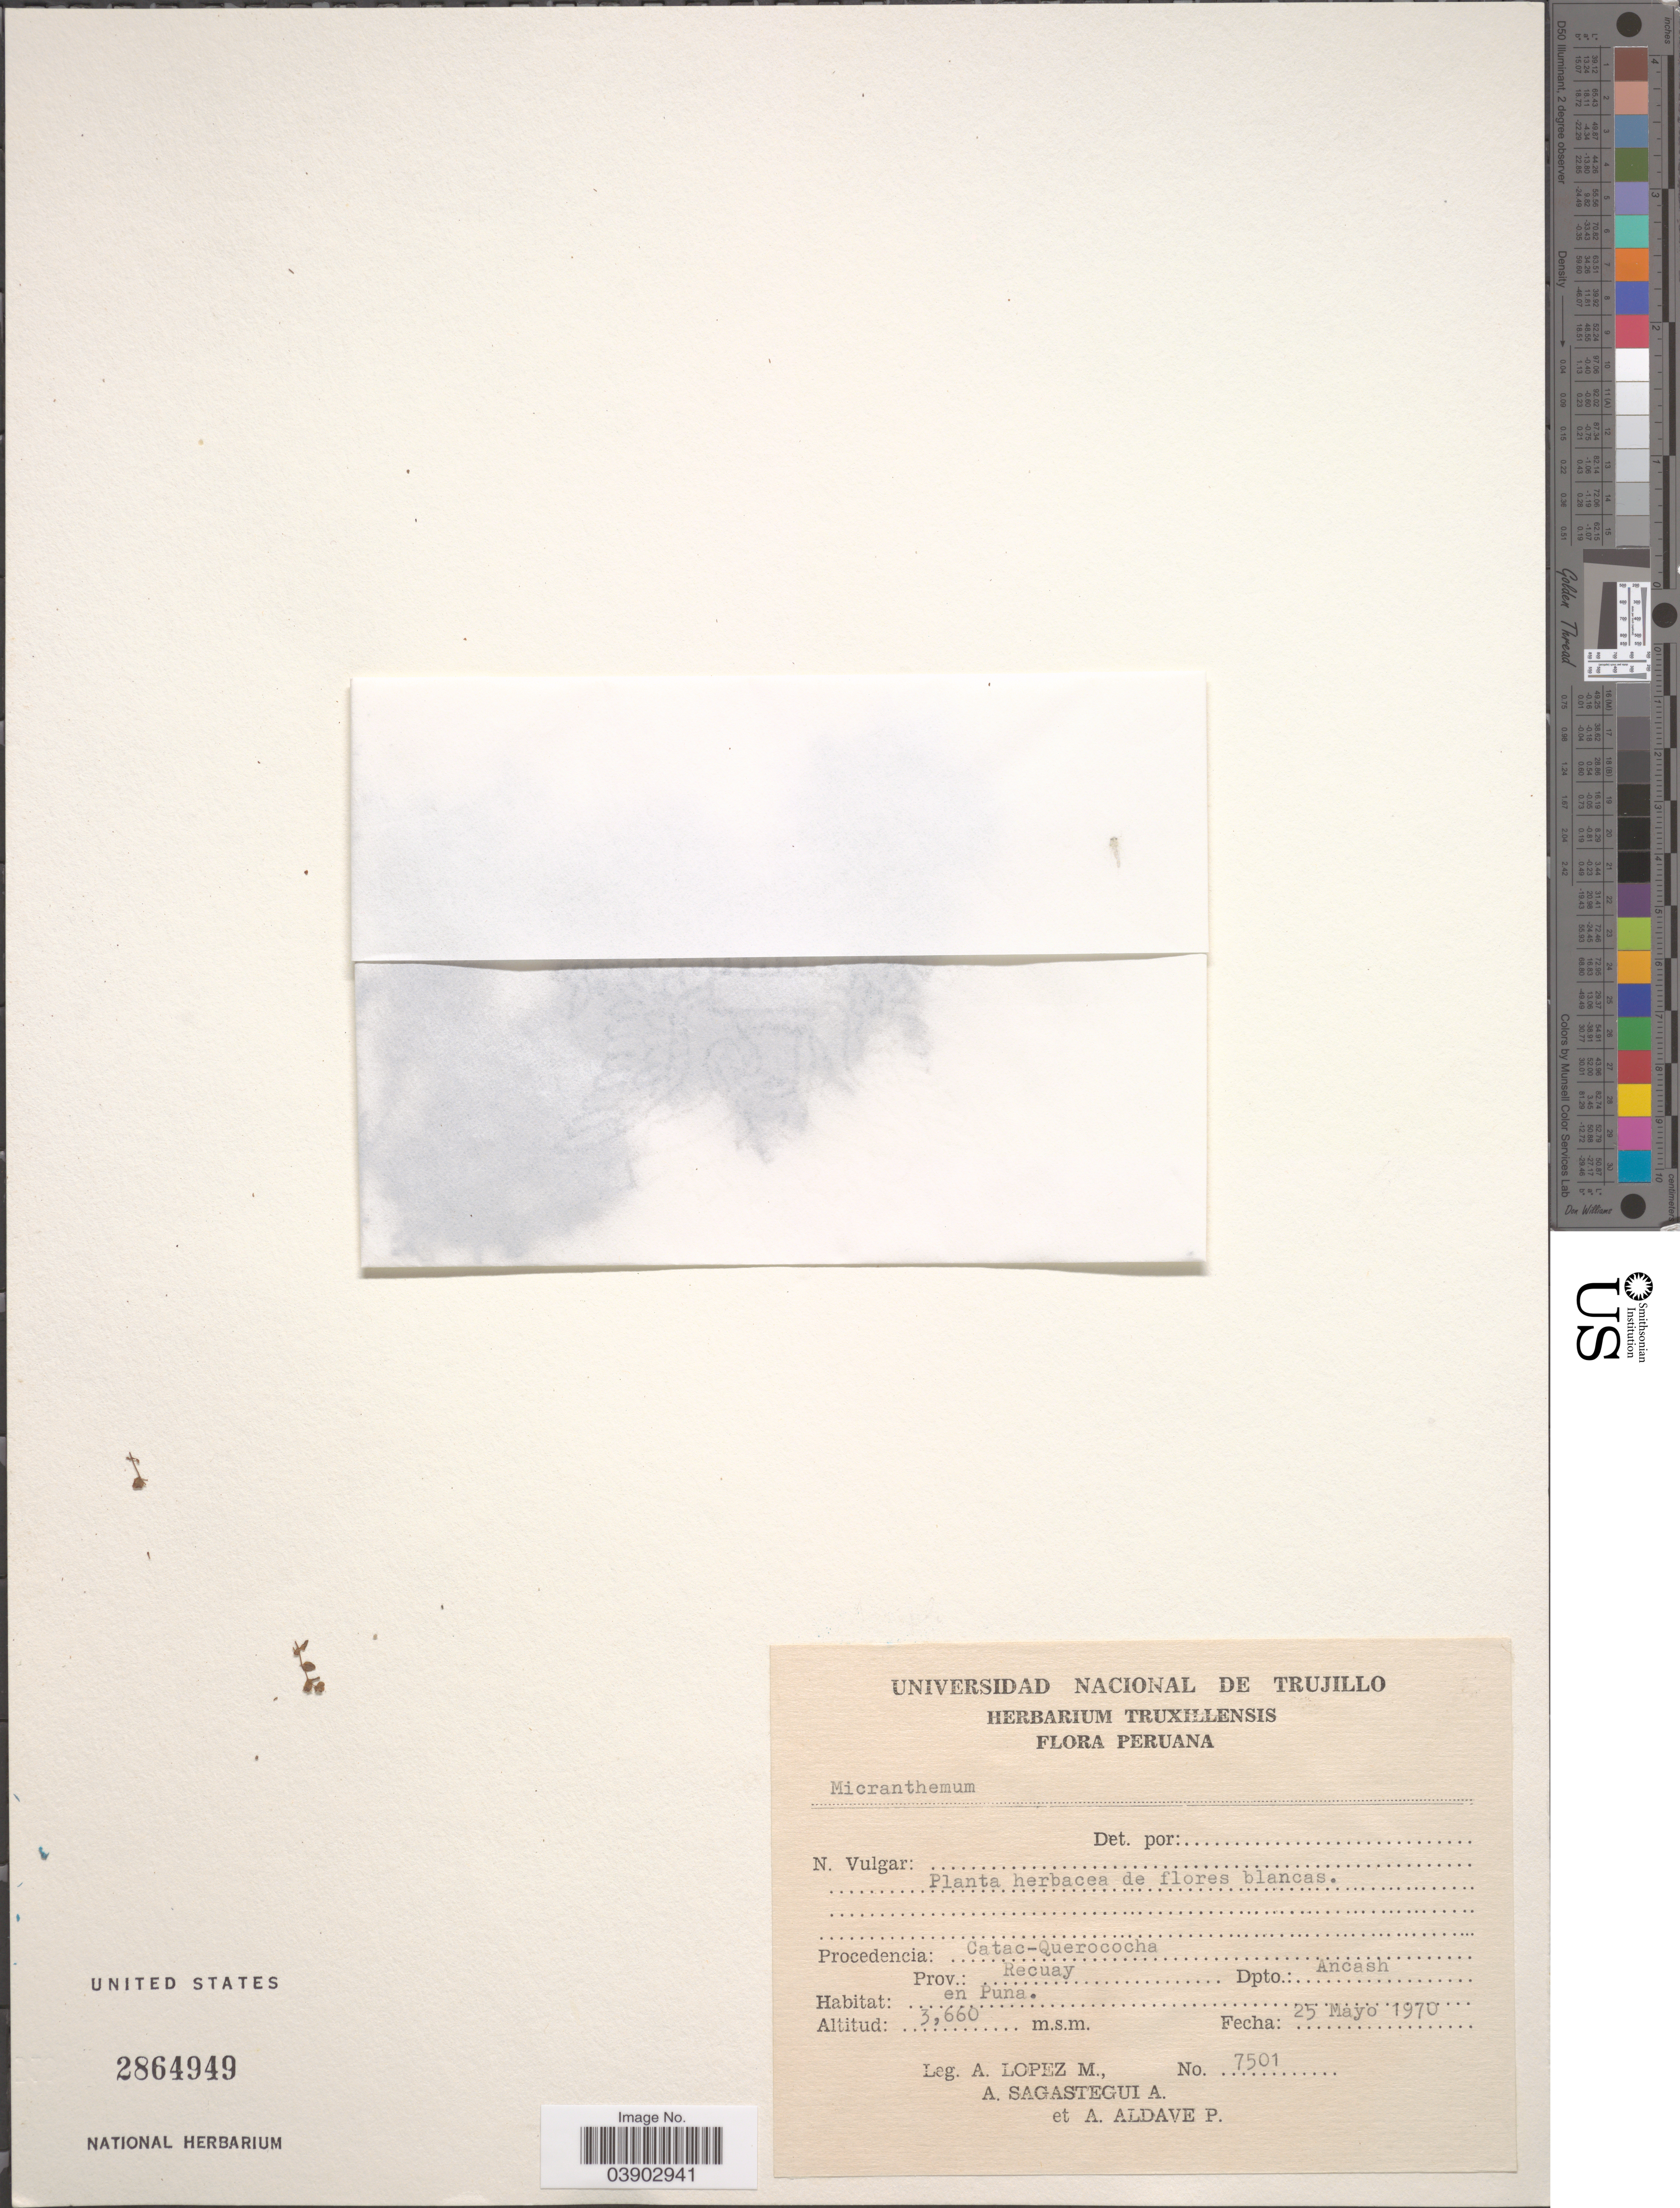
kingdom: Plantae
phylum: Tracheophyta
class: Magnoliopsida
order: Lamiales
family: Linderniaceae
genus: Micranthemum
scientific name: Micranthemum sp.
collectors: A. López M., A. Sagástegui A. & A. Aldave P.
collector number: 7501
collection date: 1970-05-25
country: Peru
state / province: Ancash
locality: Procedencia: Catac-Querococha. Prov. Recuay. Dpto. Ancash.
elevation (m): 3660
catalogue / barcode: US 2864949